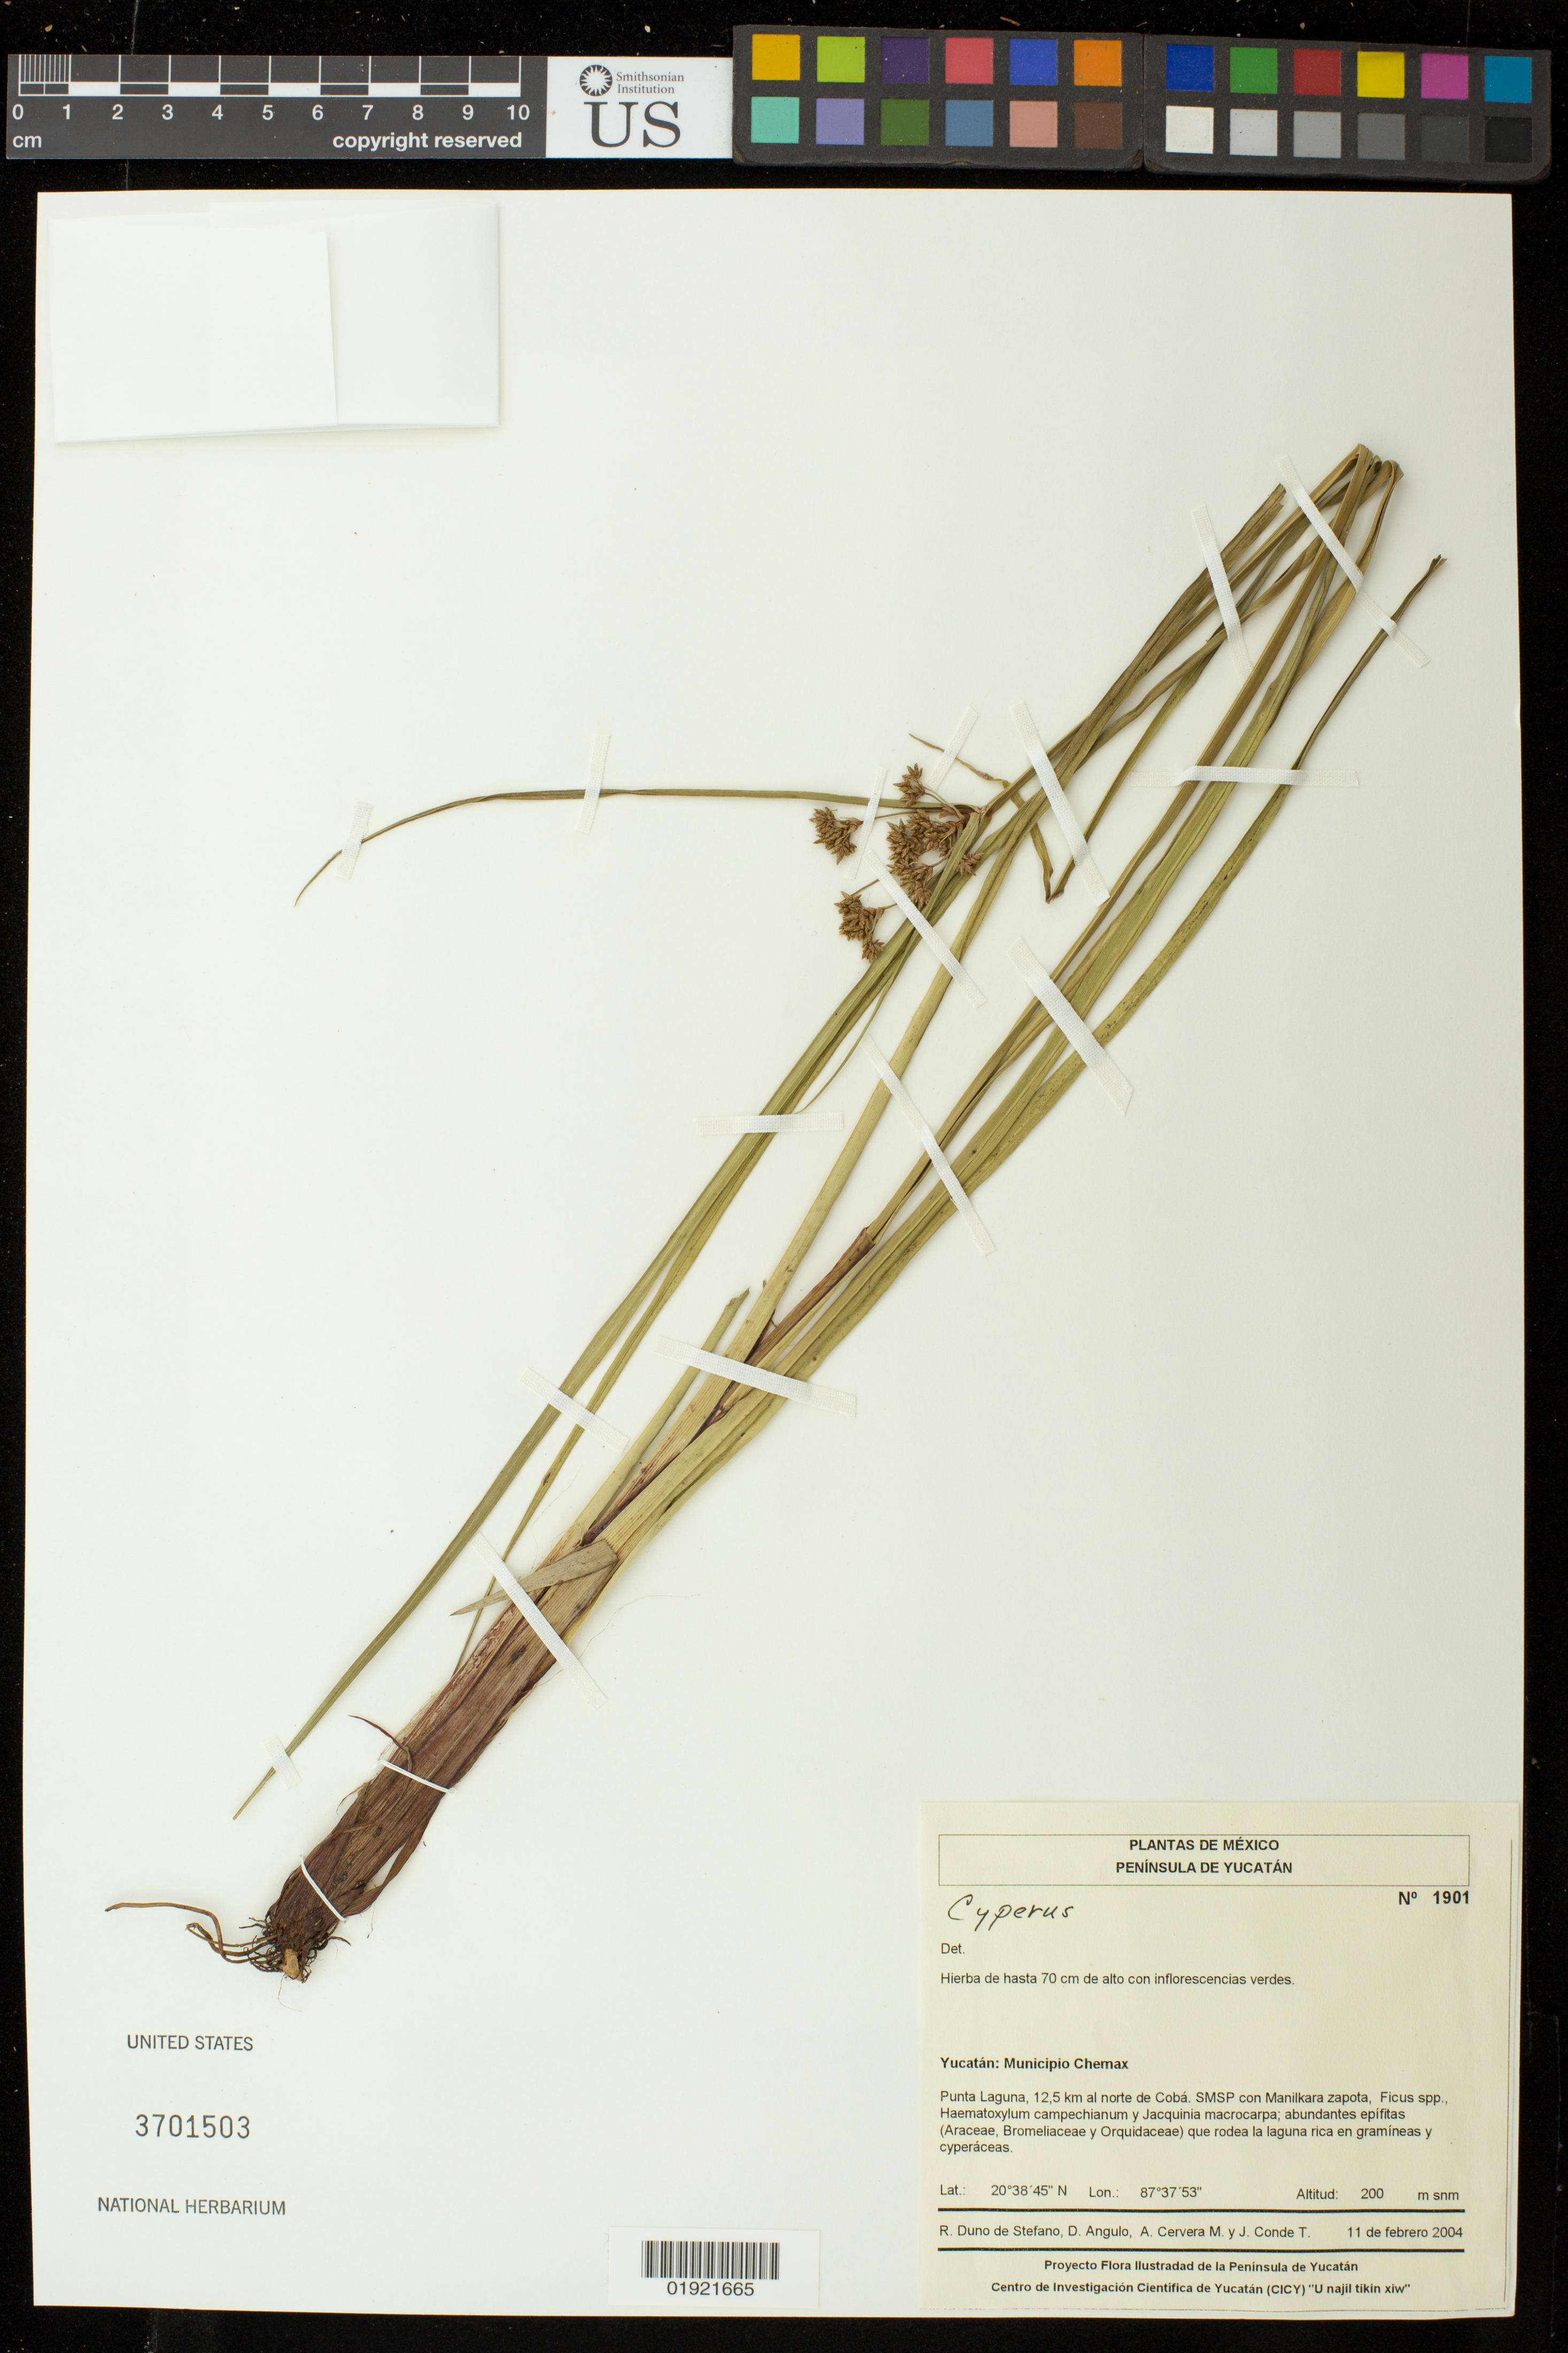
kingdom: Plantae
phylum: Tracheophyta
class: Liliopsida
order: Poales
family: Cyperaceae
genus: Cyperus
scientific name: Cyperus lundellii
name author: O'Neill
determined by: Strong, M. T., (US), Smithsonian Institution - National Museum of Natural History (UNITED STATES)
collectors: R. Duno de Stefano, D. Angulo, A. Cervera M. & J. Conde T.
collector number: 1901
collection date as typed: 11 de febrero 2004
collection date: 2004-02-11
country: Mexico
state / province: Yucatán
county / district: Chemax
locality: Punta Laguna, 12,5 km al norte de Coba. SMSP con Manilkara zapota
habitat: abundantes epifitas que rodea la laguna rica en gramineas y cyperaceas.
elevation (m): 200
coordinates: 20 38 45 N, 87 37 53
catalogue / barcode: US 3701503